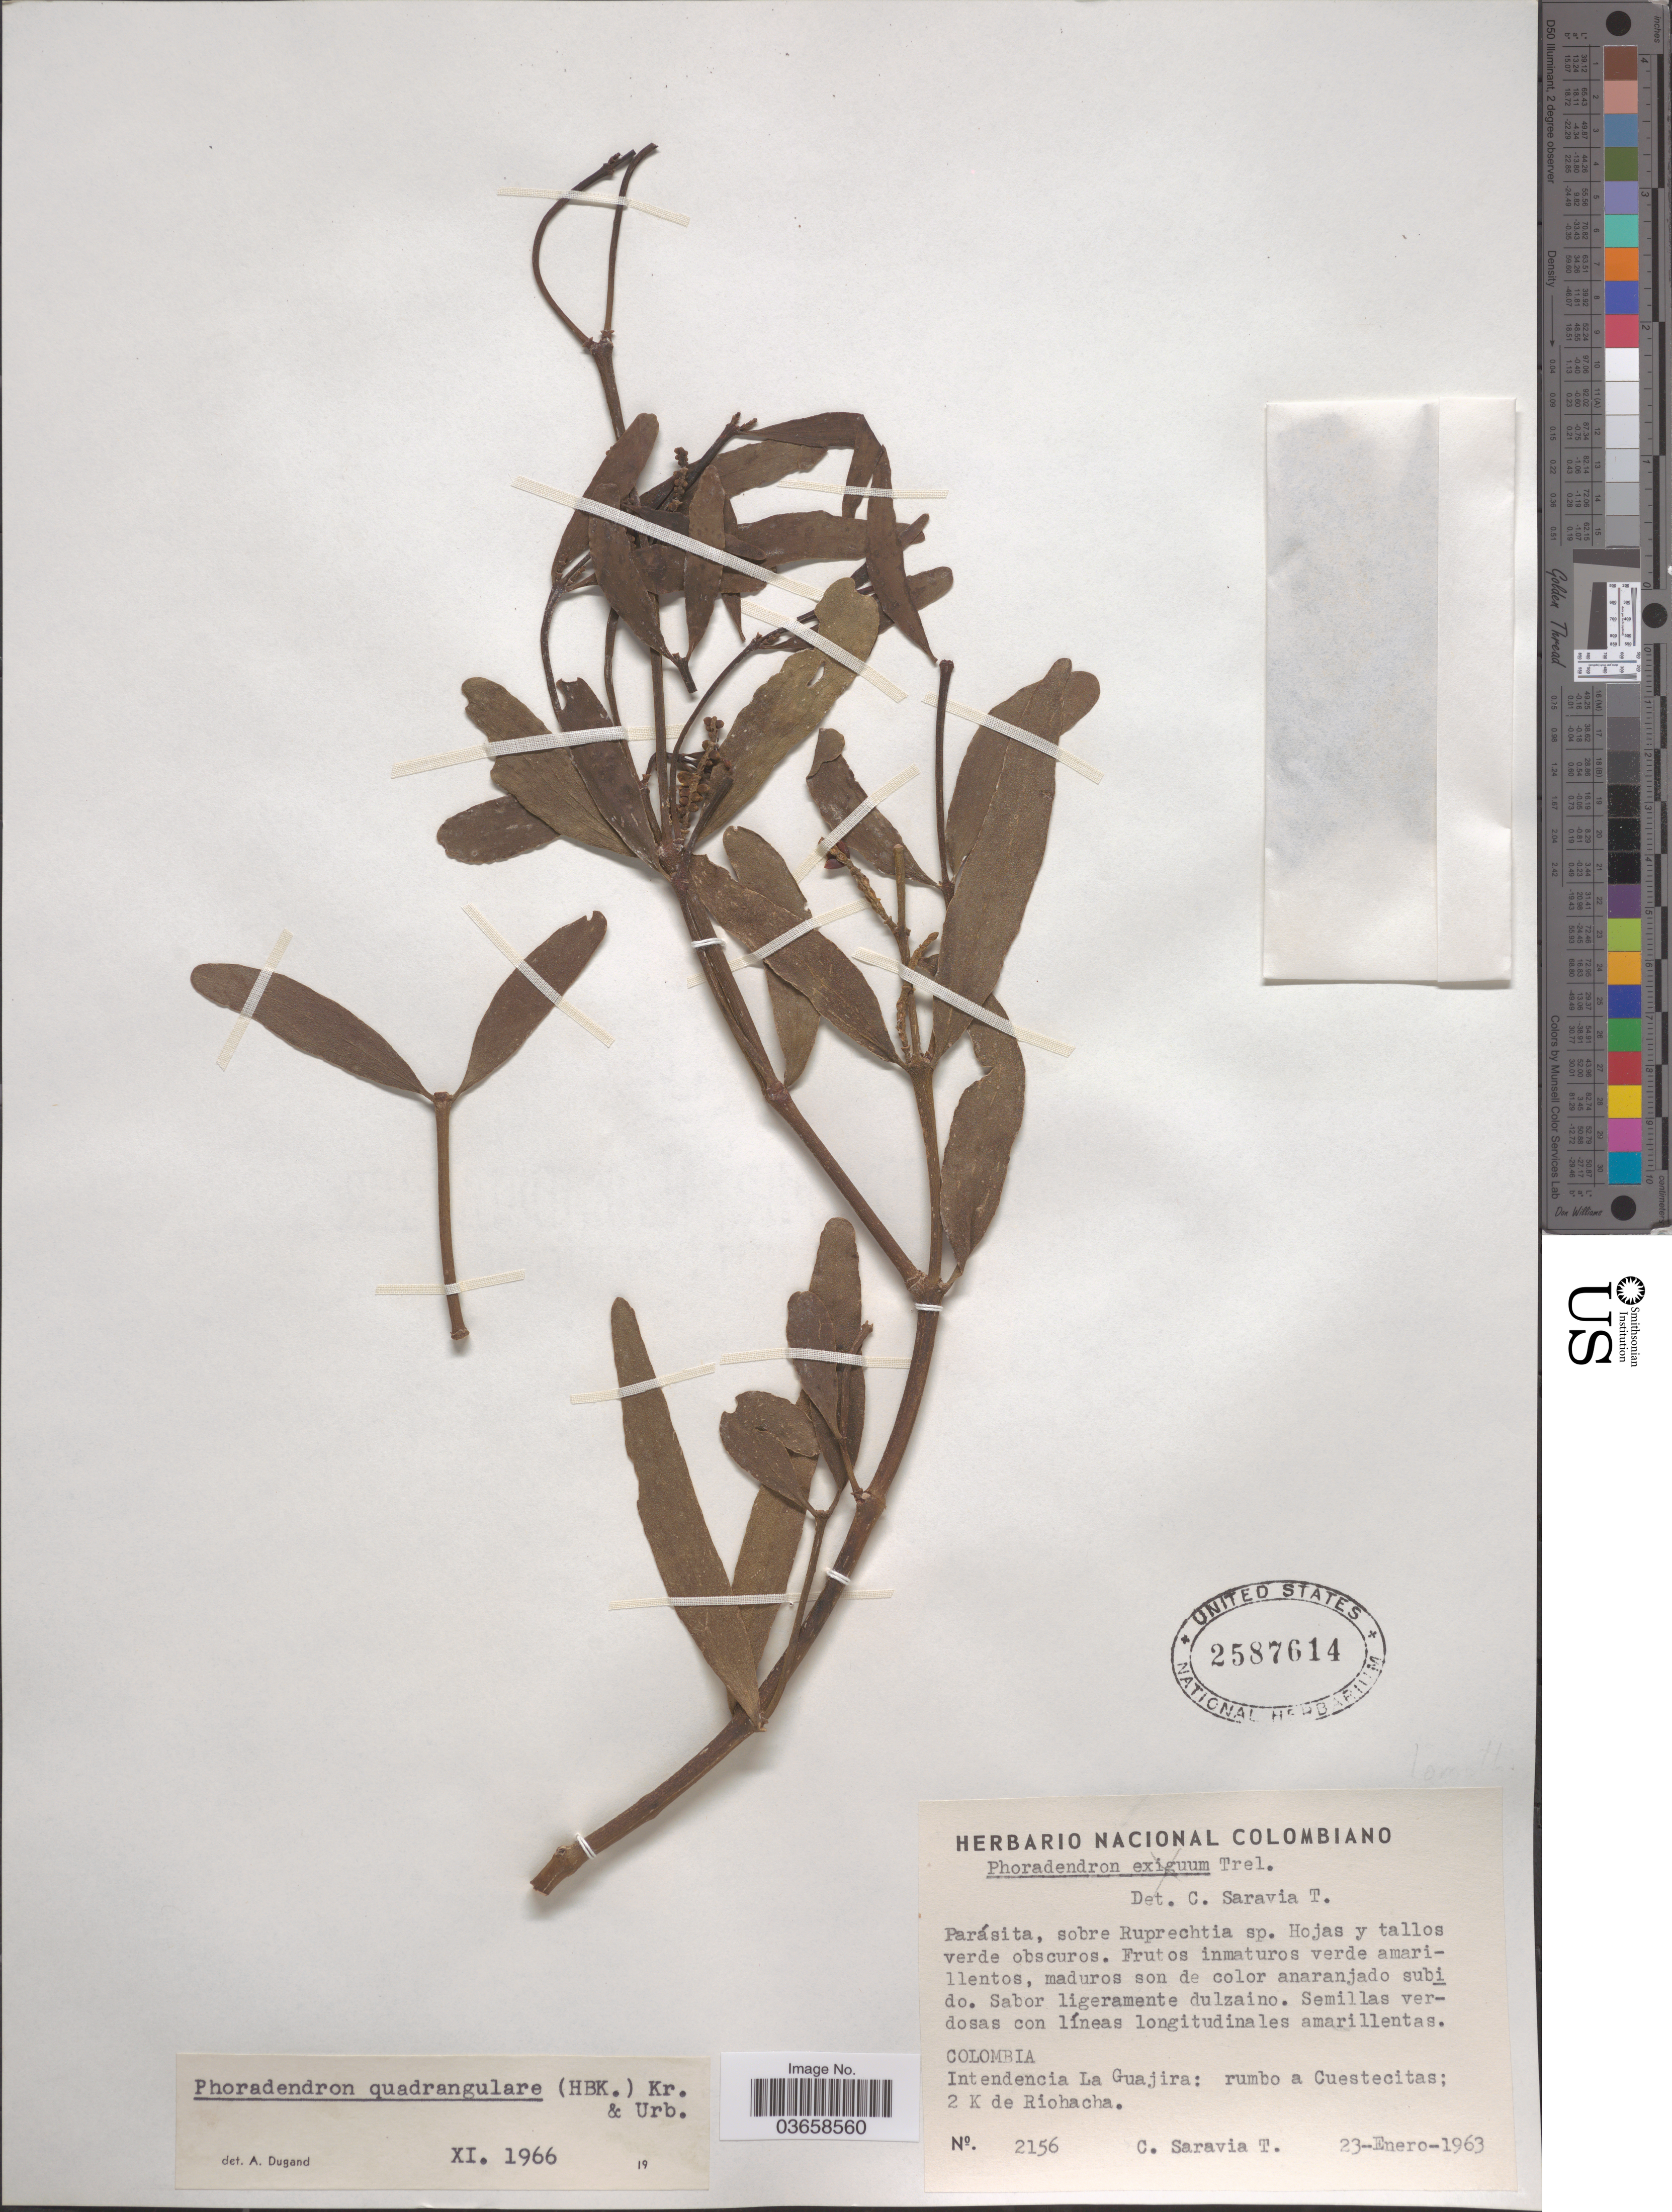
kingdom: Plantae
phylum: Tracheophyta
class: Magnoliopsida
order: Santalales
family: Viscaceae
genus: Phoradendron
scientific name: Phoradendron quadrangulare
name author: (Kunth) Griseb.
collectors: C. Saravia T.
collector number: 2156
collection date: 1963-01-23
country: Colombia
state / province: La Guajira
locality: Intendencia La Guajira: rumbo a Cuestecitas; 2 K de Riohacha.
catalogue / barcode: US 2587614